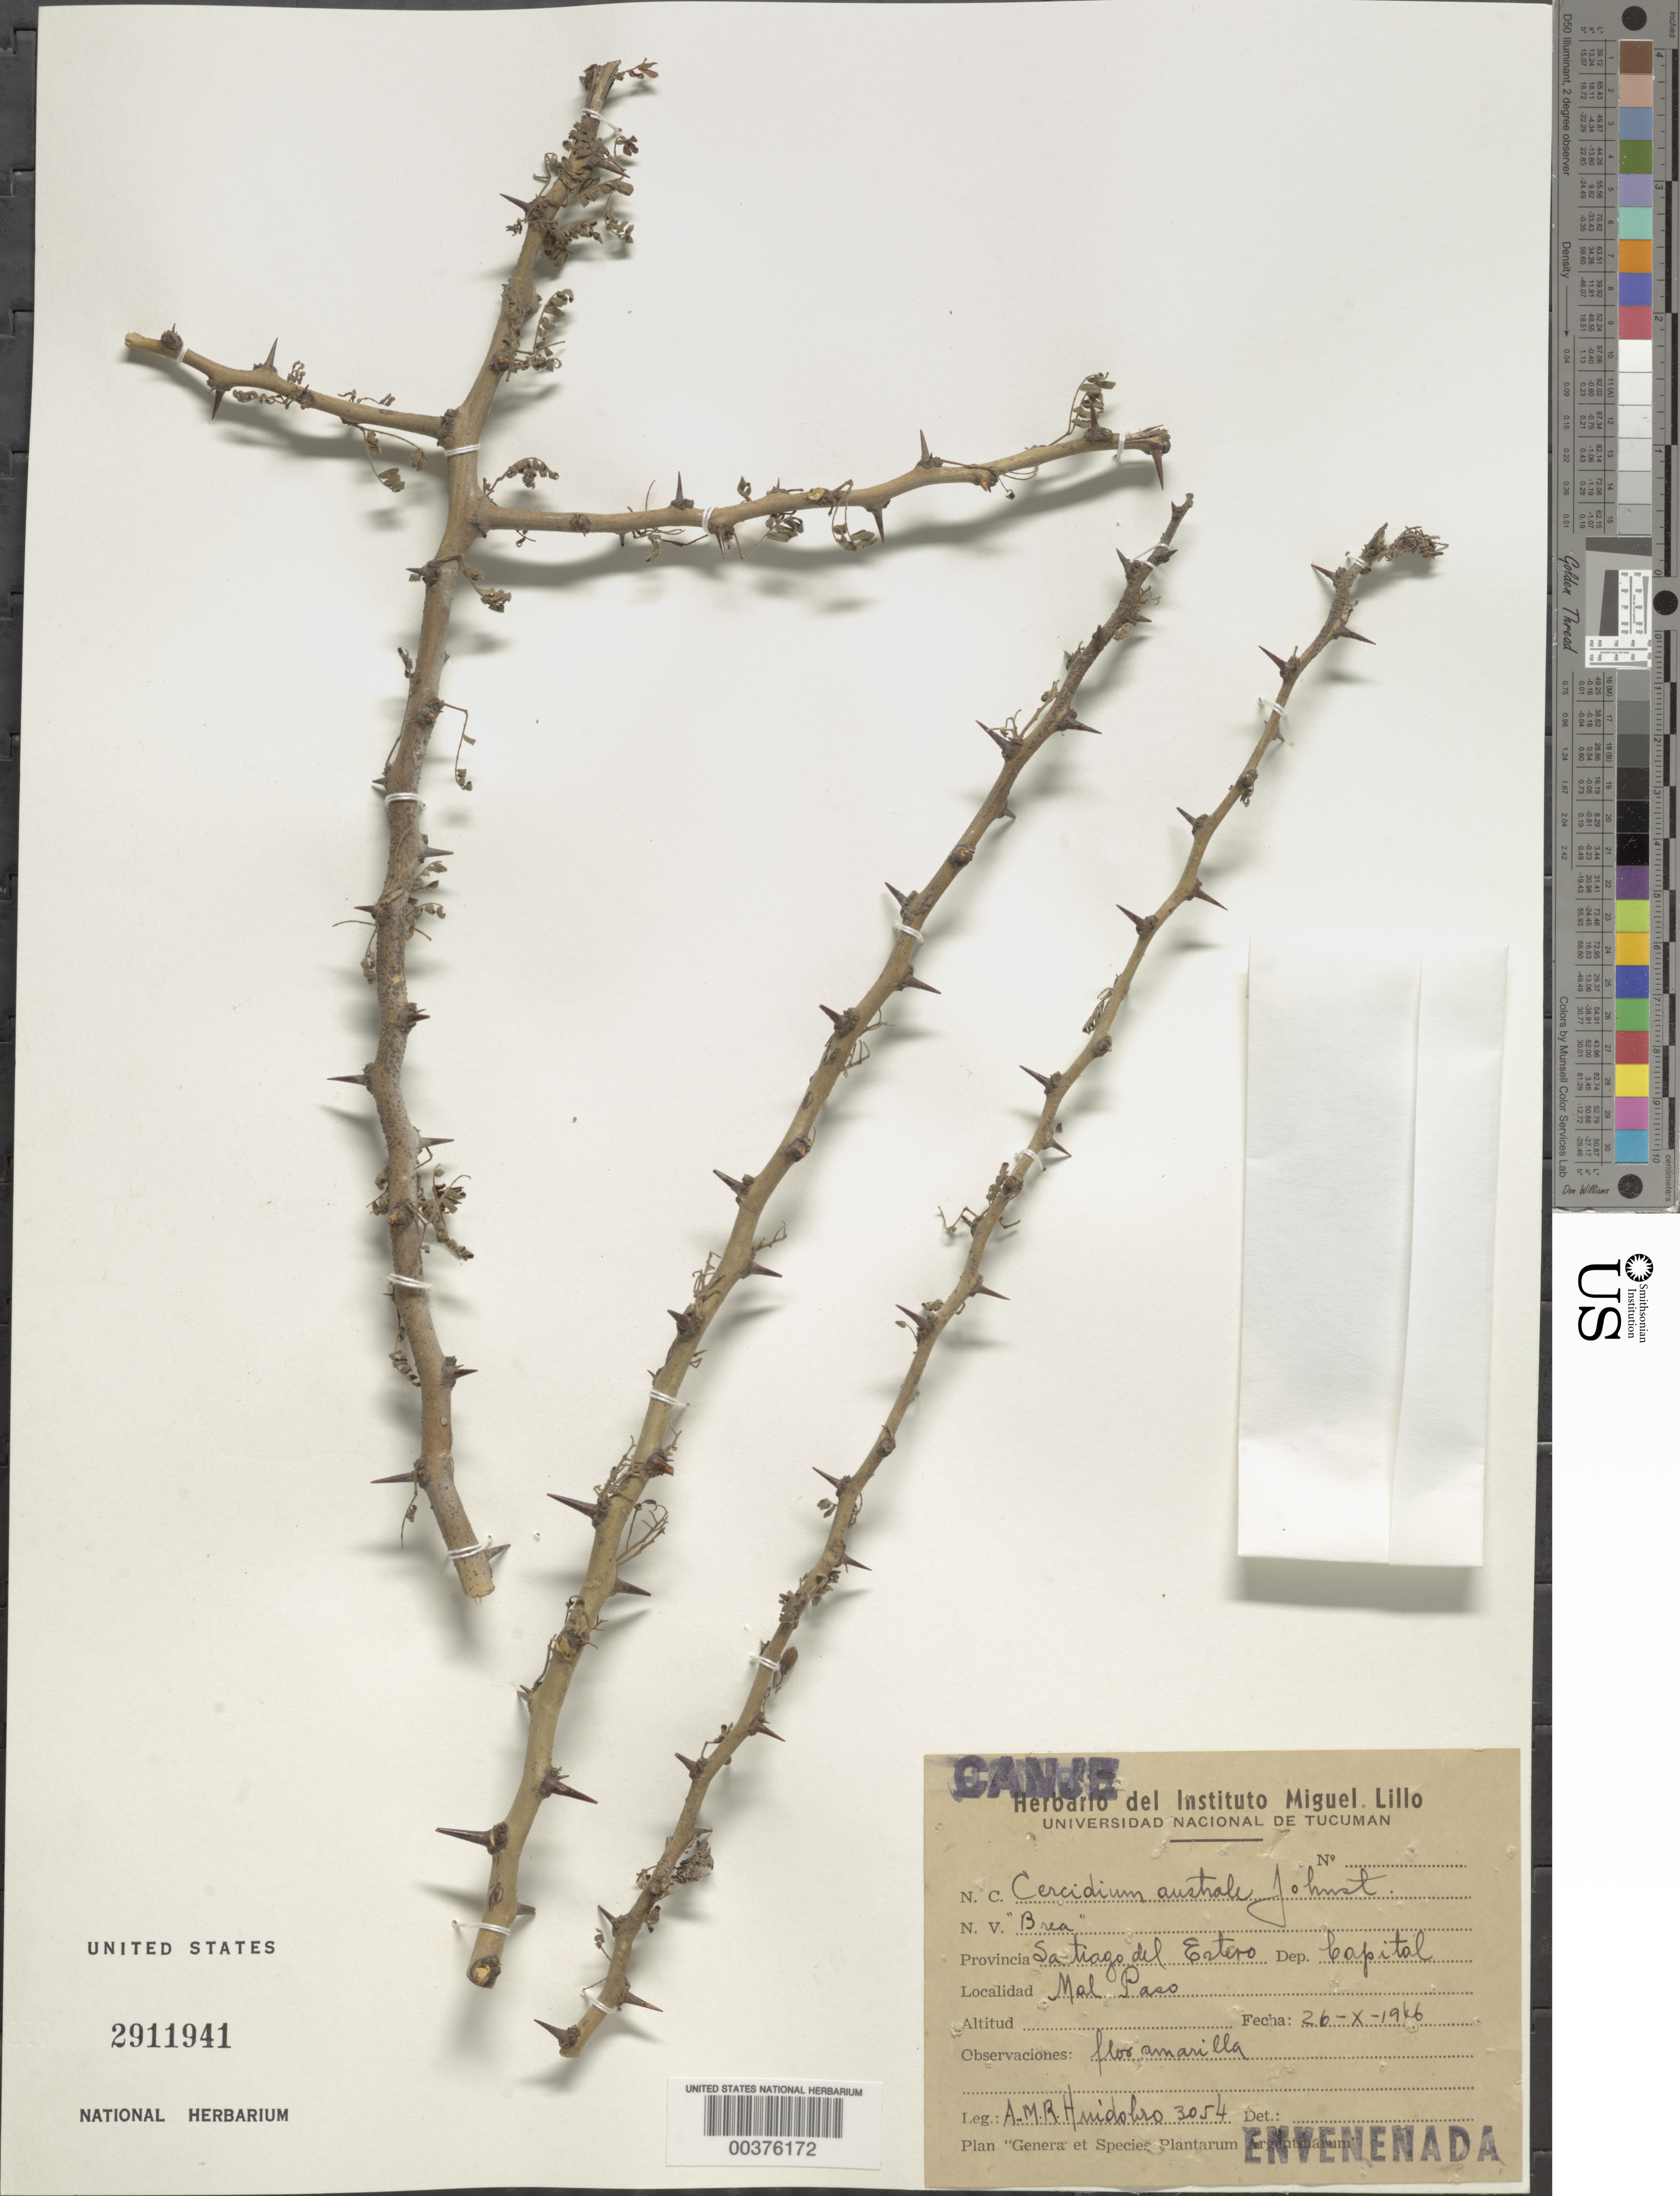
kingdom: Plantae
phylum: Tracheophyta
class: Magnoliopsida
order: Fabales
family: Fabaceae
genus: Parkinsonia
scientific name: Parkinsonia glauca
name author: (Cav.) Varjão & Mansano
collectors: M. Ruiz Huidobro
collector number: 3054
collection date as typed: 26 Oct 1946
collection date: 1946-10-26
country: Argentina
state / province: Santiago del Estero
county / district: Capital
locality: Mal Paso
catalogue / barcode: US 2911941